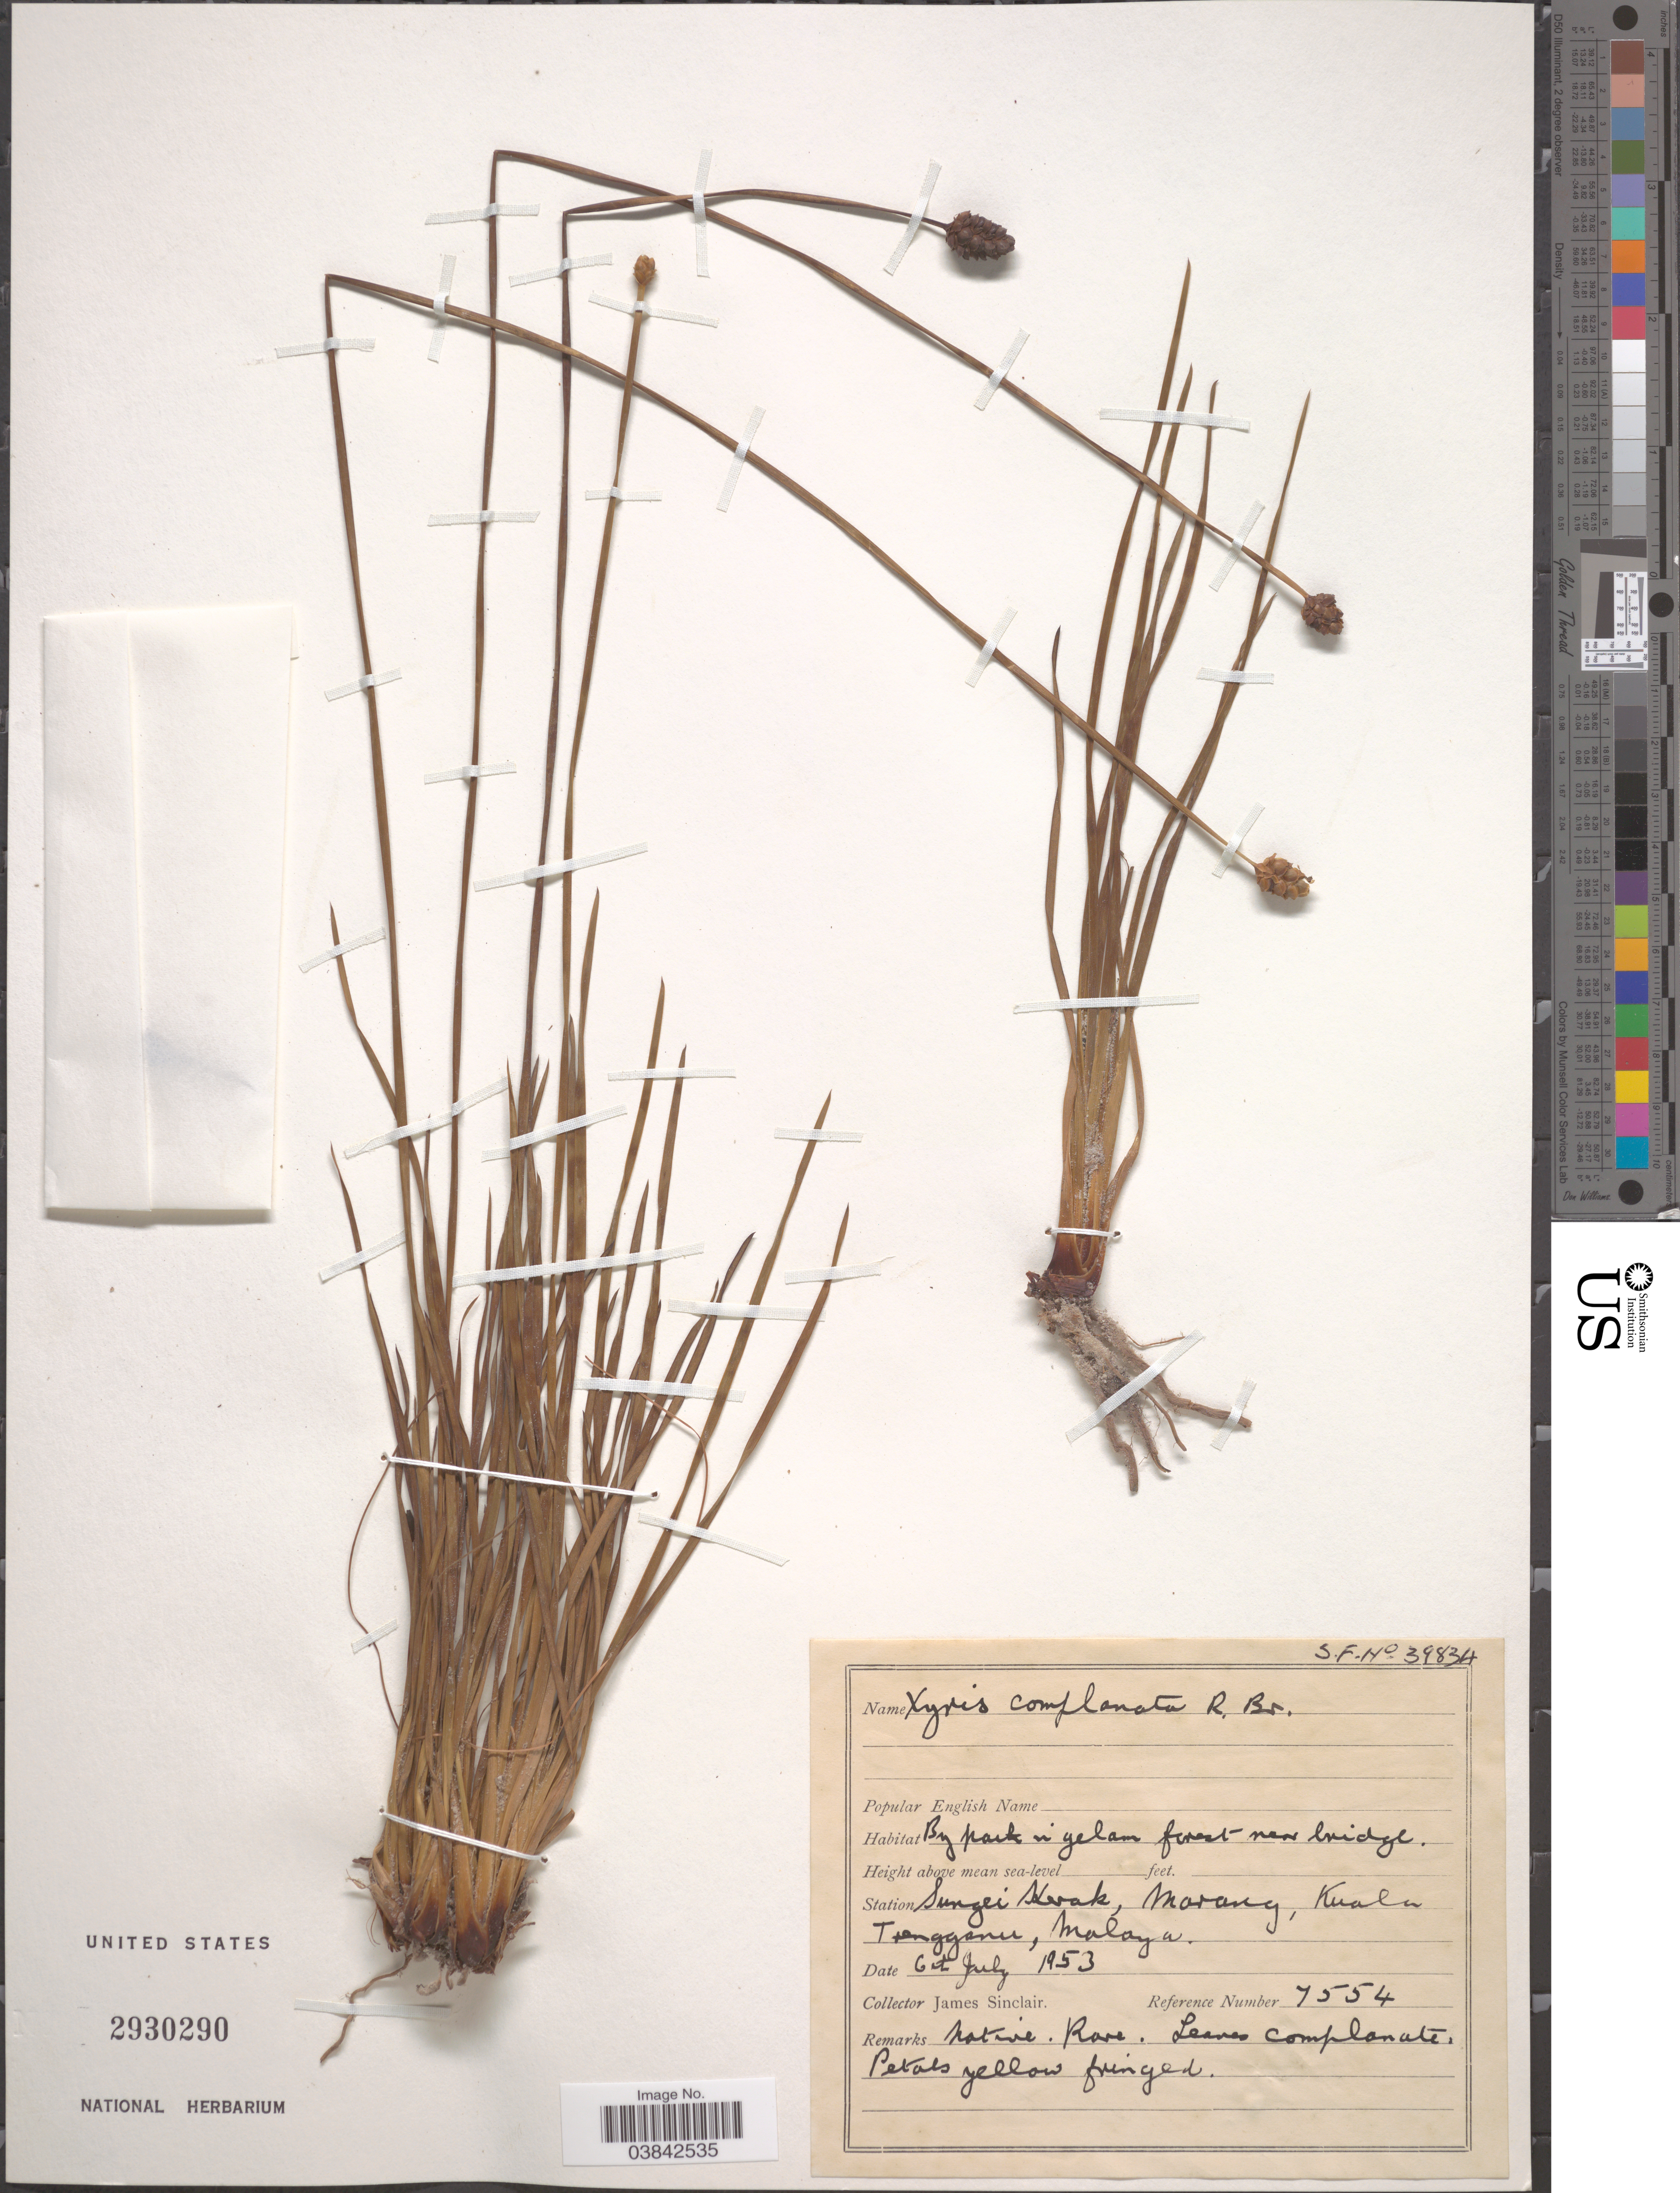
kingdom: Plantae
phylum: Tracheophyta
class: Liliopsida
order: Poales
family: Xyridaceae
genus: Xyris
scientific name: Xyris complanata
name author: R. Br.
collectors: J. Sinclair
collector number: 7554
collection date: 1953-07-06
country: Malaysia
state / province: Terengganu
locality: Station Sungei Kerak, Morang, Kuala Trengganu, Malaya.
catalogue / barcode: US 2930290